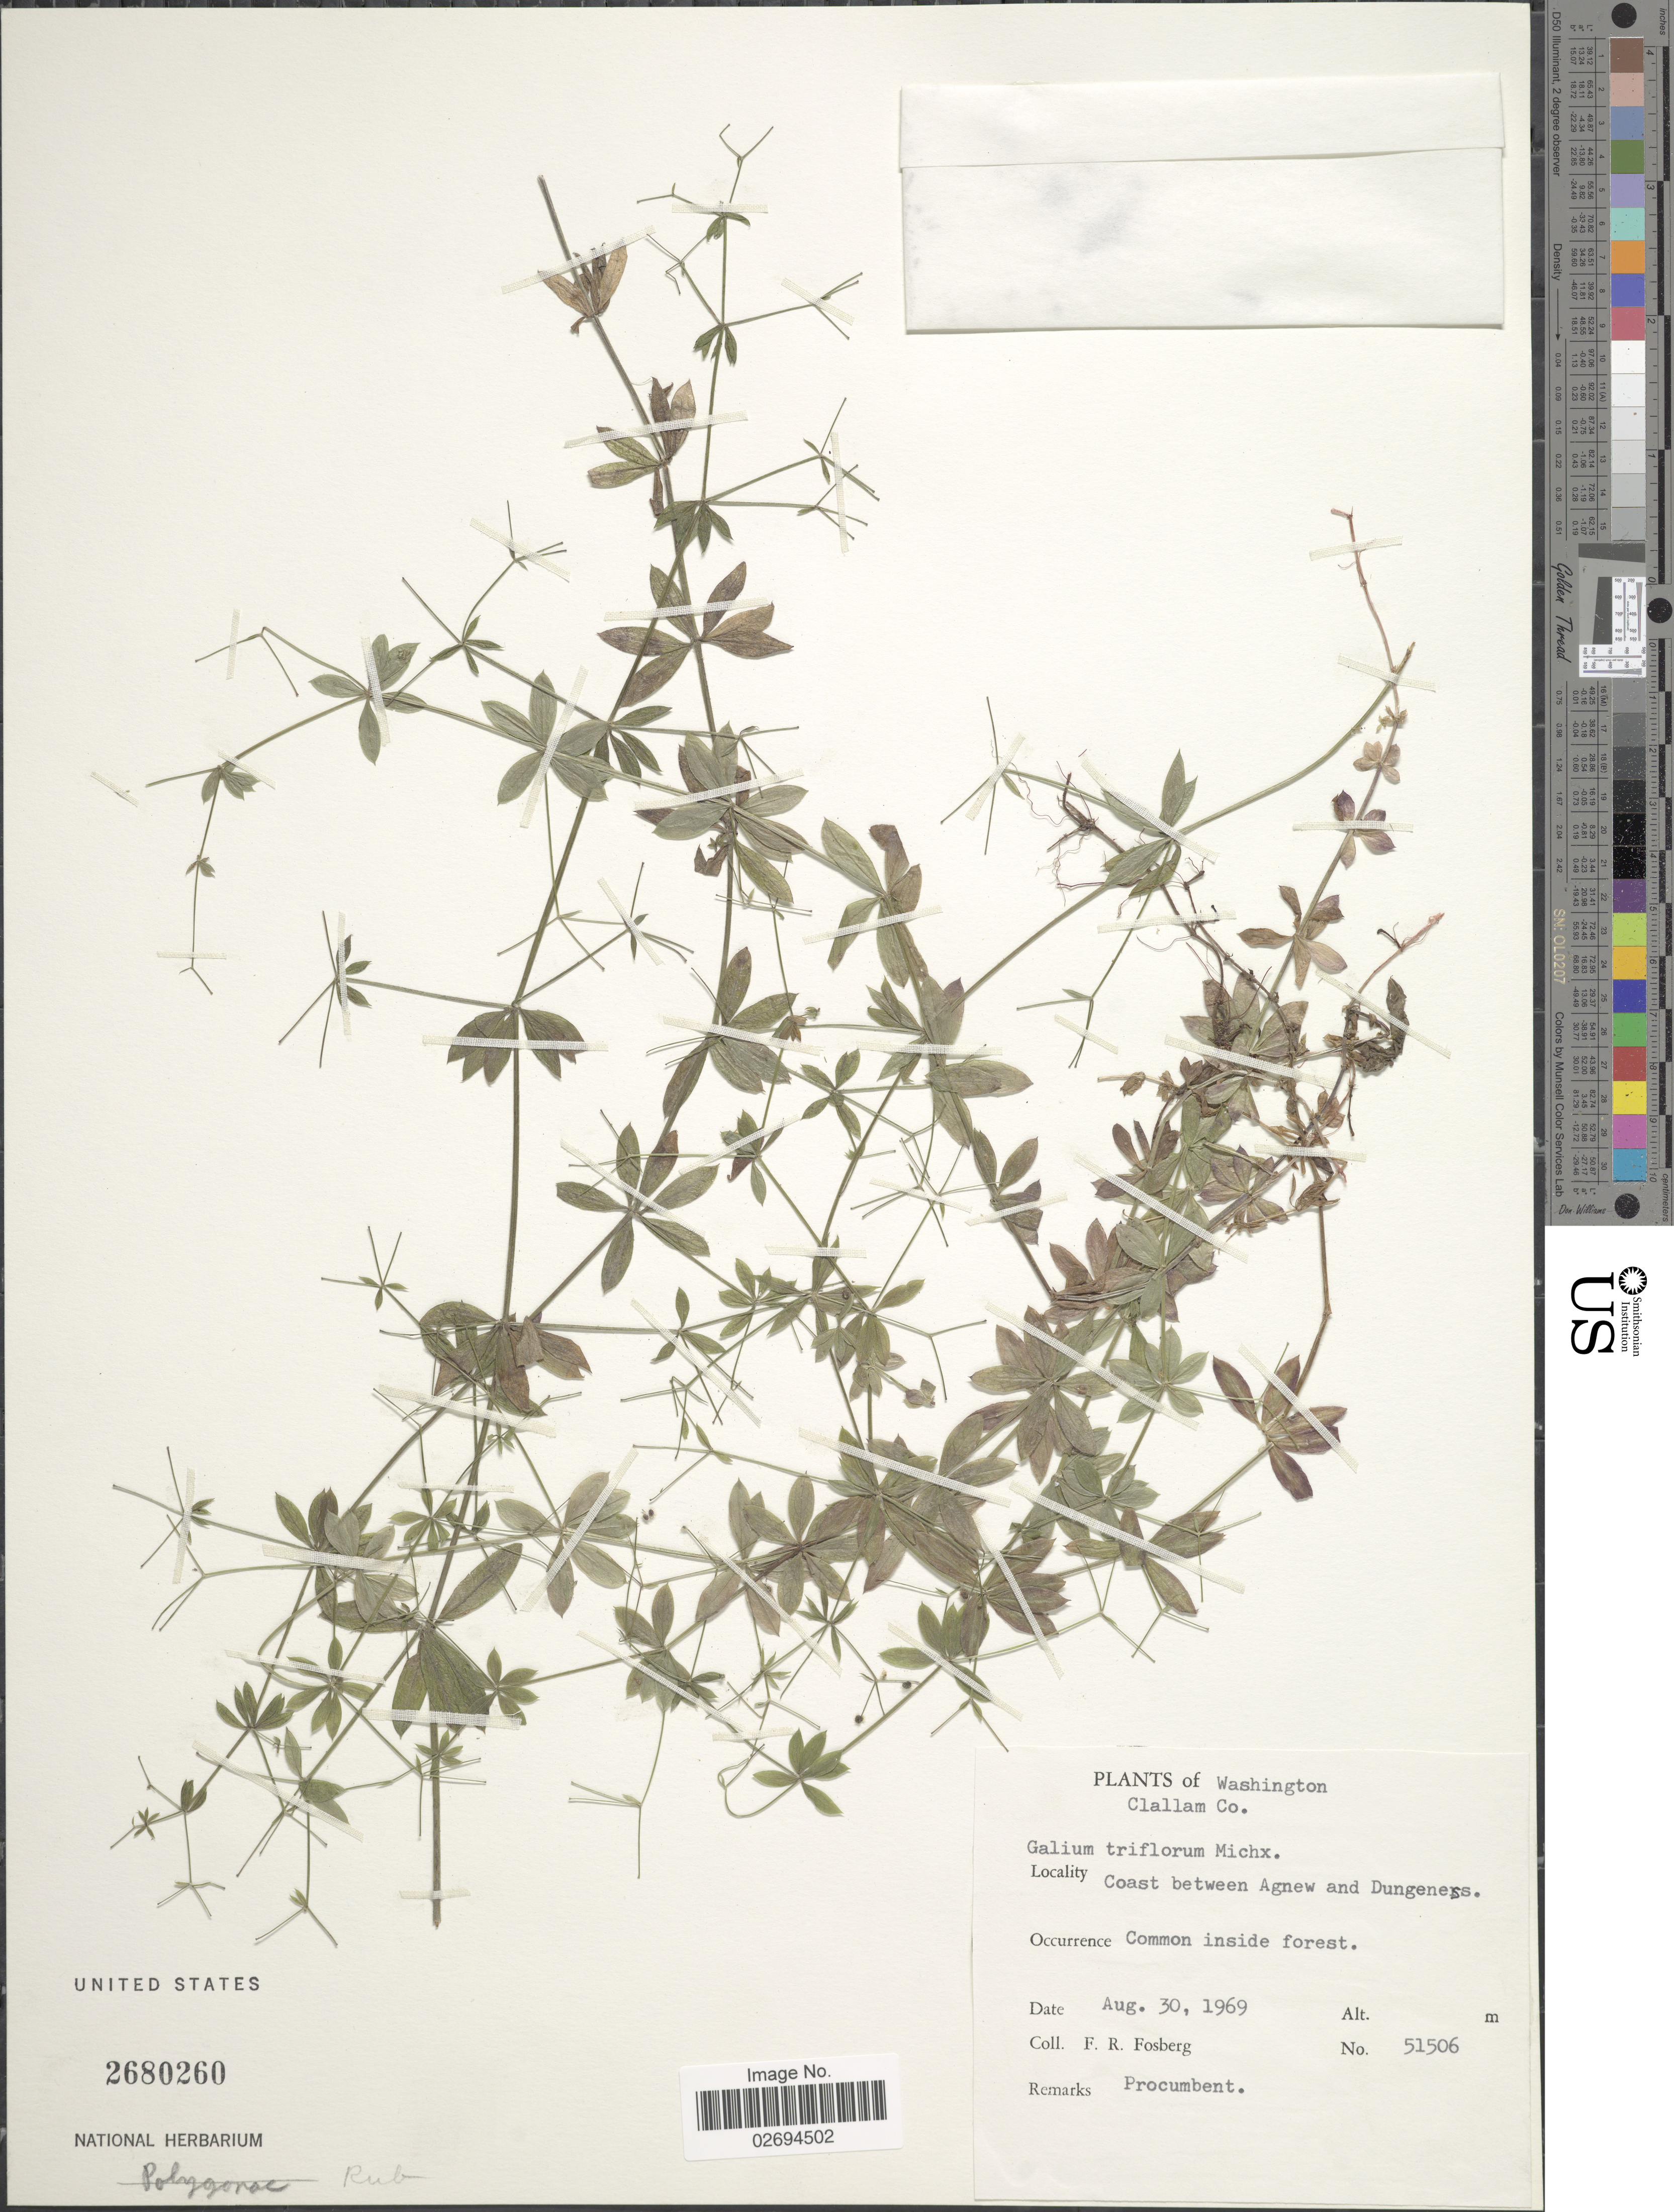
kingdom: Plantae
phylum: Tracheophyta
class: Magnoliopsida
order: Gentianales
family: Rubiaceae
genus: Galium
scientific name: Galium triflorum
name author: Michx.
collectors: F. R. Fosberg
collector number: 51506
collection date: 1969-08-30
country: United States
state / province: Washington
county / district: Clallam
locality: Coast between Agnew and Dungeness, Clallam Co.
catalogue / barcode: US 2680260